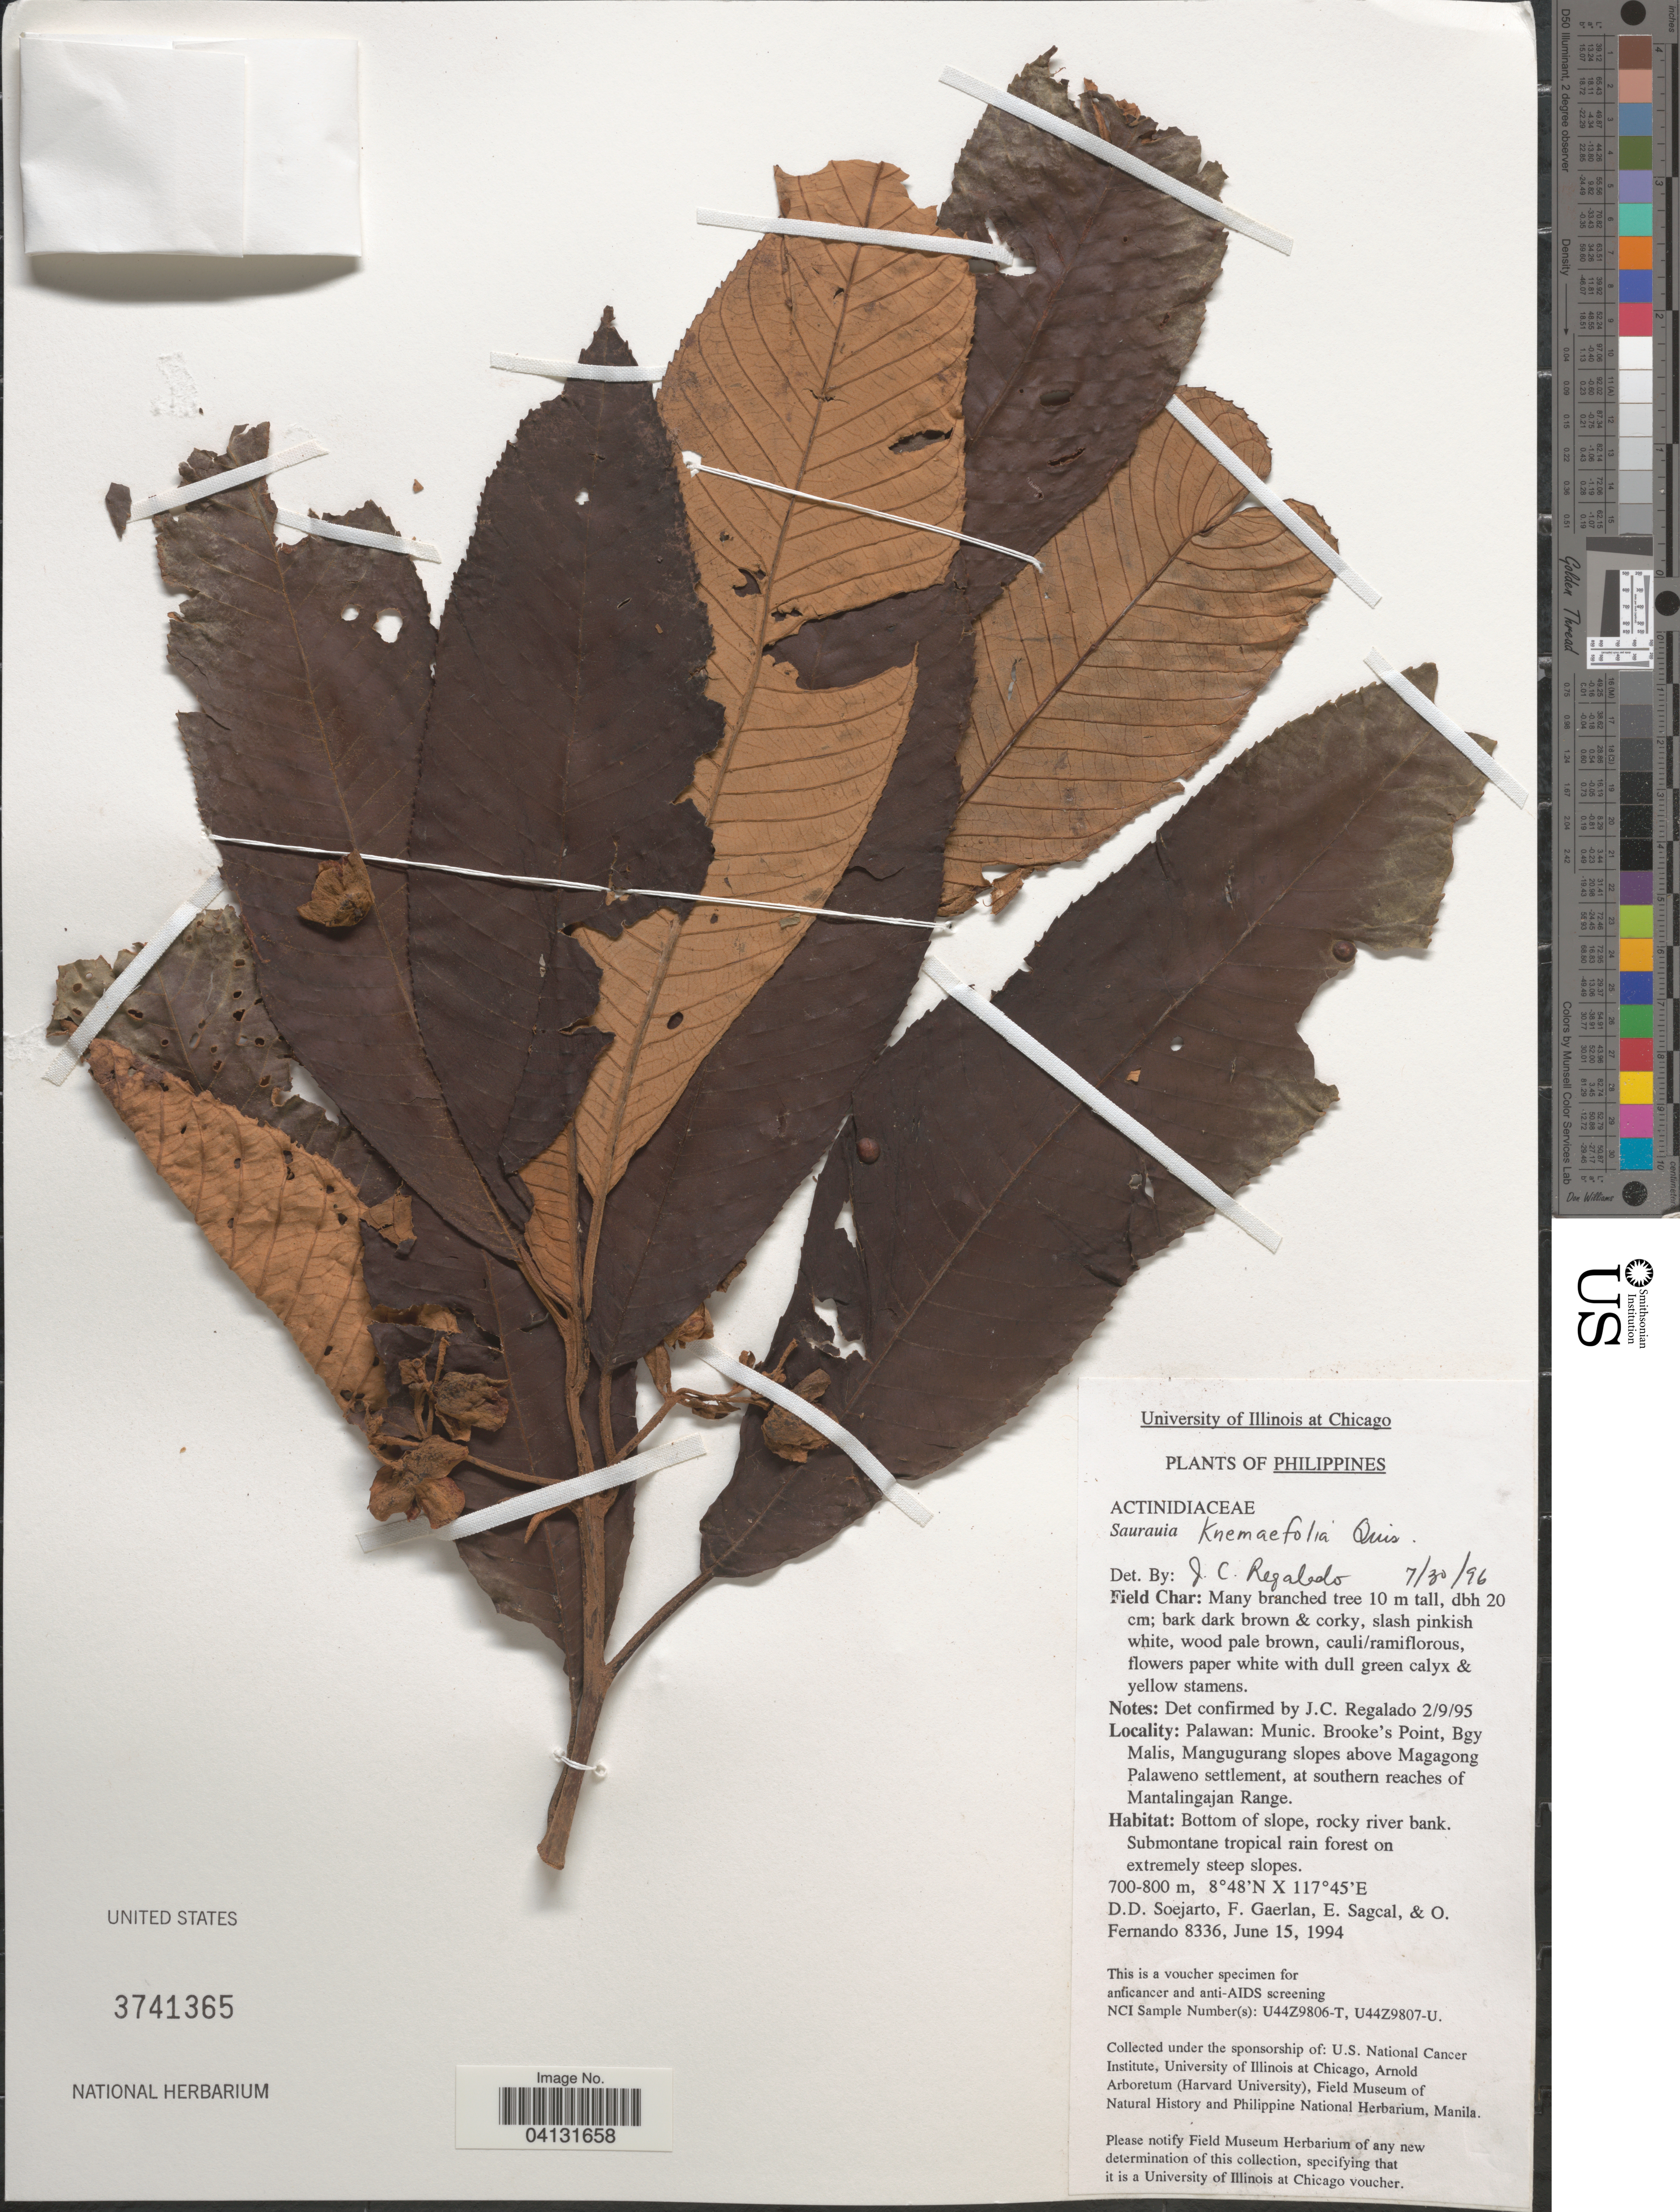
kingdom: Plantae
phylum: Tracheophyta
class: Magnoliopsida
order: Ericales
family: Actinidiaceae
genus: Saurauia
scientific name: Saurauia knemifolia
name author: Quisumb.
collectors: F. Gaerlan, E. Sagcal & O. Fernando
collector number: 8336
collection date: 1994-06-15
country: Philippines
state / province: Mimaropa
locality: Palawan: Munic. Brooke's Point, Bgy Malis, Mangugurang slopes above Magagong Palaweno settlement, at southern reaches of Mantalingajan Range.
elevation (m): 700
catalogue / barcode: US 3741365